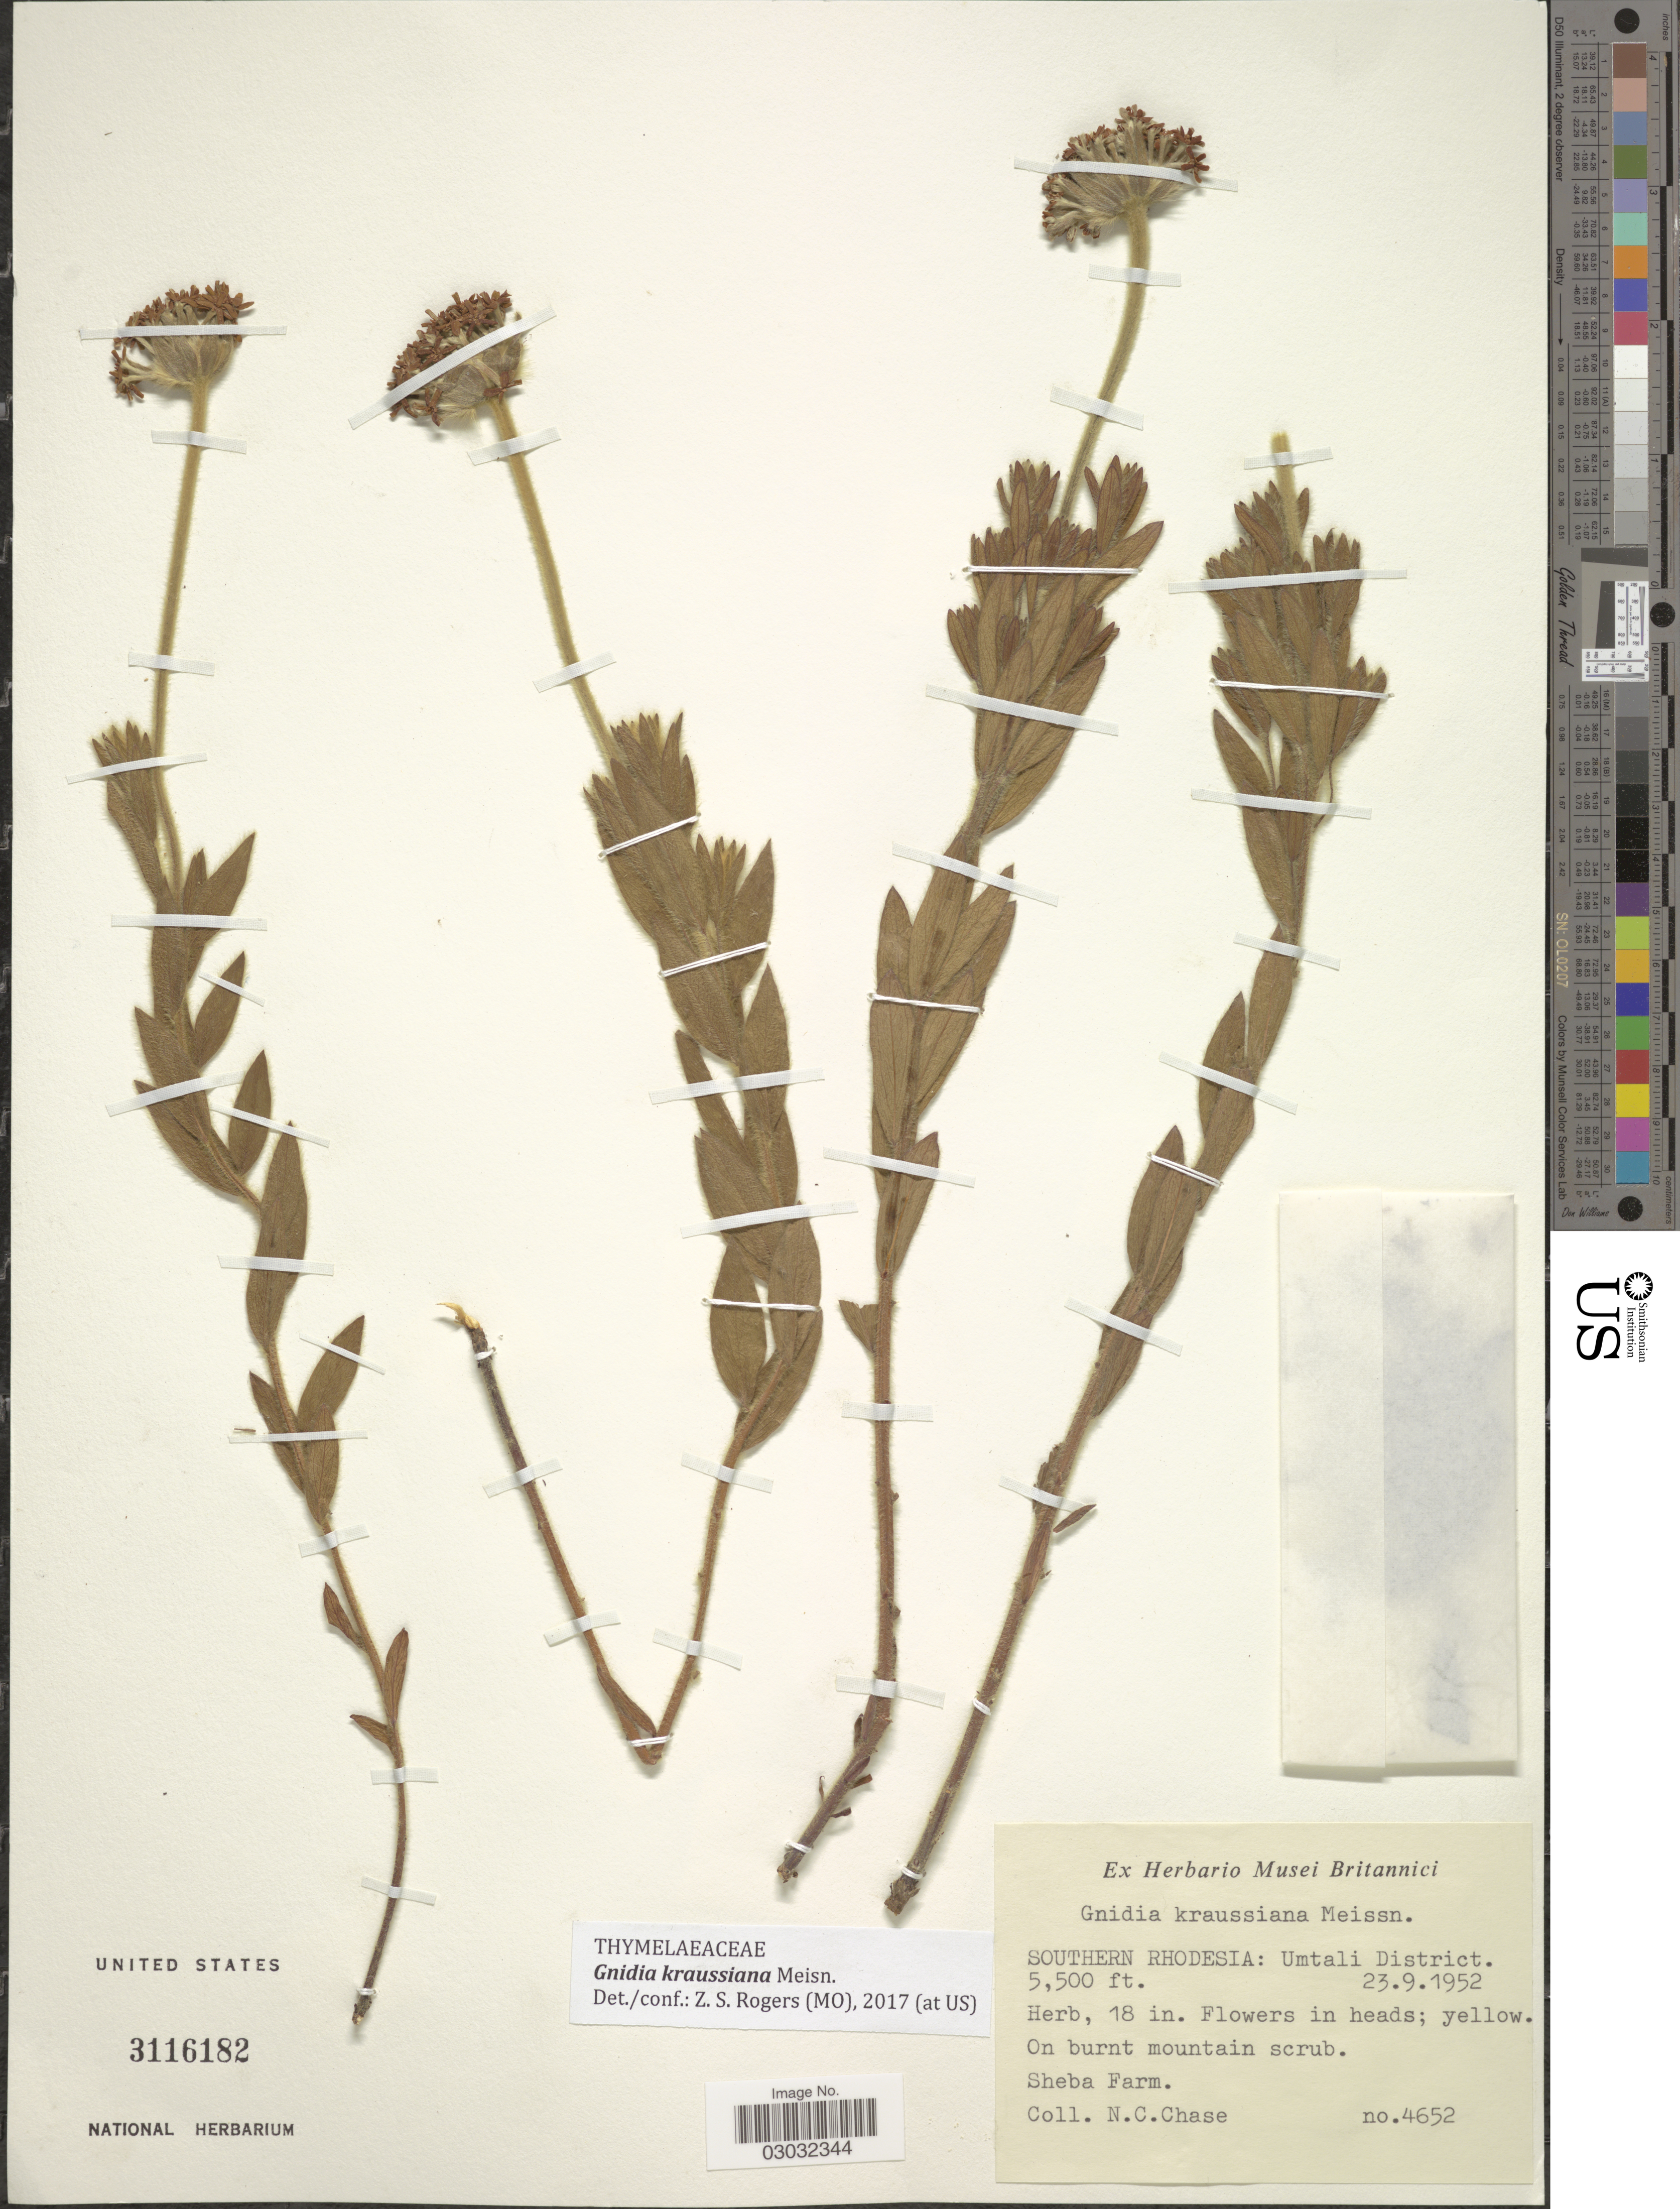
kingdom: Plantae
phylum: Tracheophyta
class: Magnoliopsida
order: Malvales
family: Thymelaeaceae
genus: Lasiosiphon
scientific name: Lasiosiphon kraussianus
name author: (Meisn.) Meisn.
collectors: N. C. Chase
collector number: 4652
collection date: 1952-09-23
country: Zimbabwe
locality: Southern Rhodesia: Umtali District. Sheba Farm.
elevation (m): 1676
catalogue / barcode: US 3116182